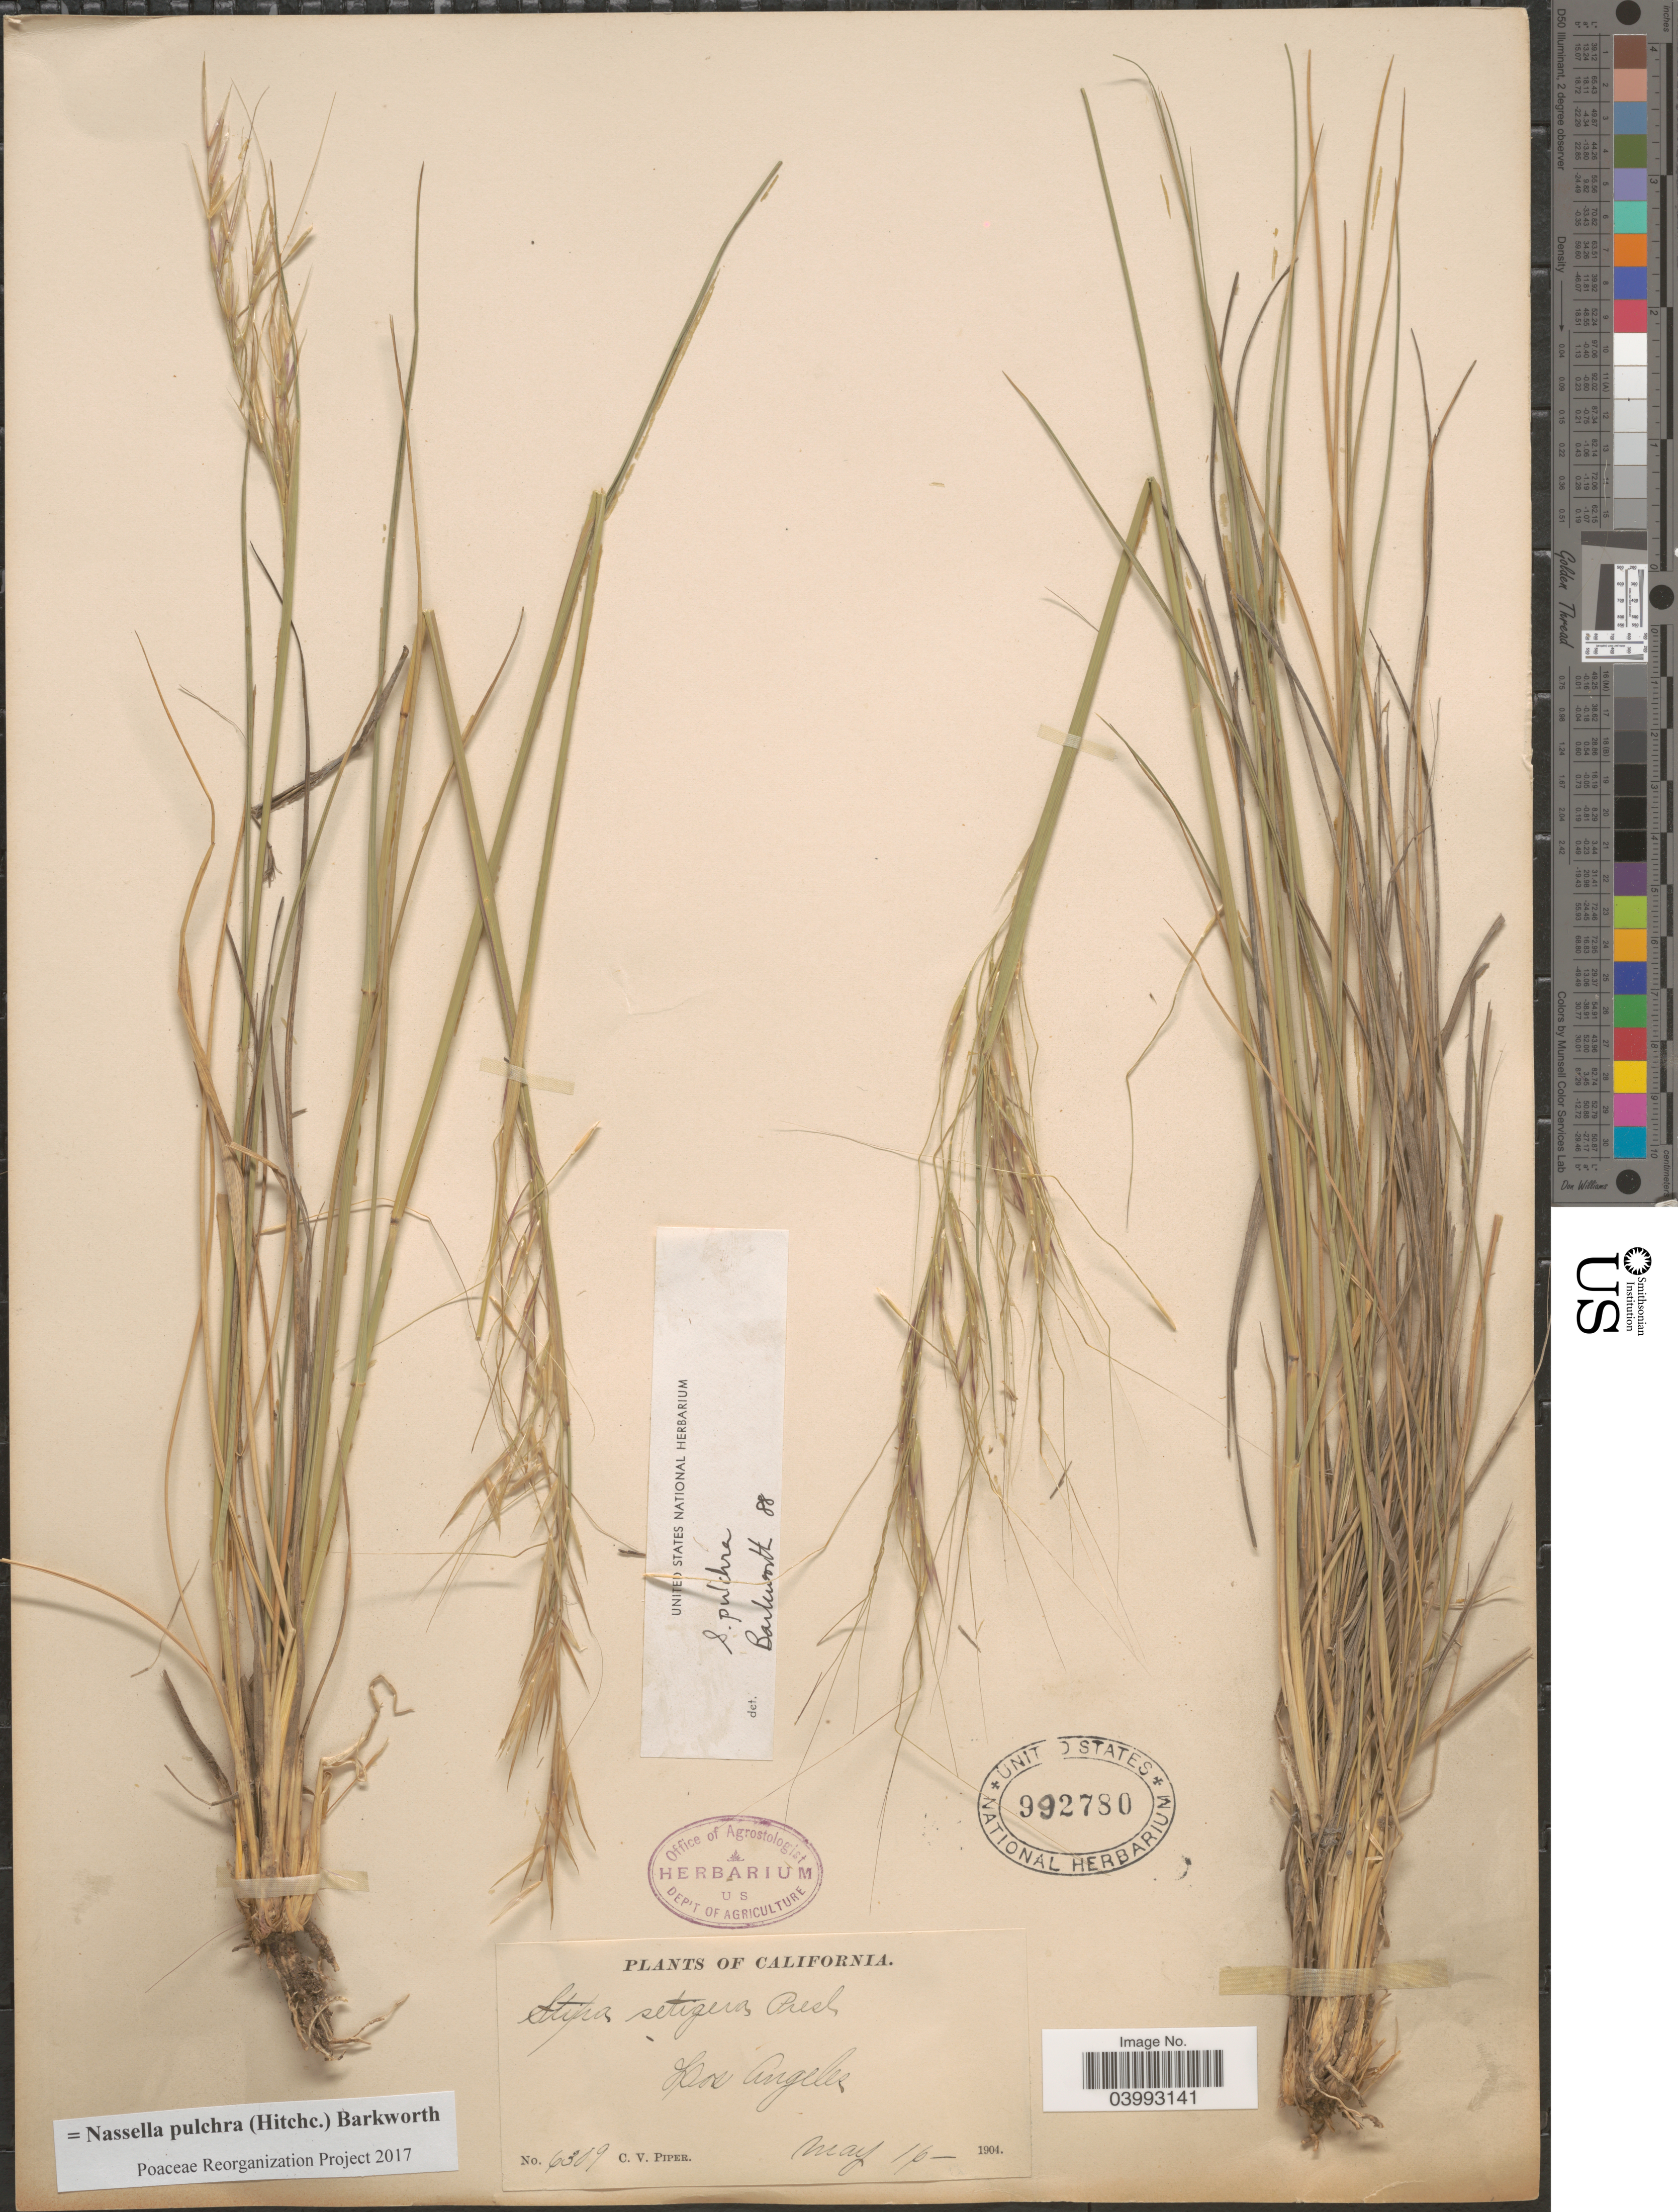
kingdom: Plantae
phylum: Tracheophyta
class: Liliopsida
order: Poales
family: Poaceae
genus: Nassella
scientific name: Nassella pulchra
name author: (Hitchc.) Barkworth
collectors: C. V. Piper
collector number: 6309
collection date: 1904-05-16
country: United States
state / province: California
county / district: Los Angeles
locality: Los Angeles.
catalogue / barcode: US 992780